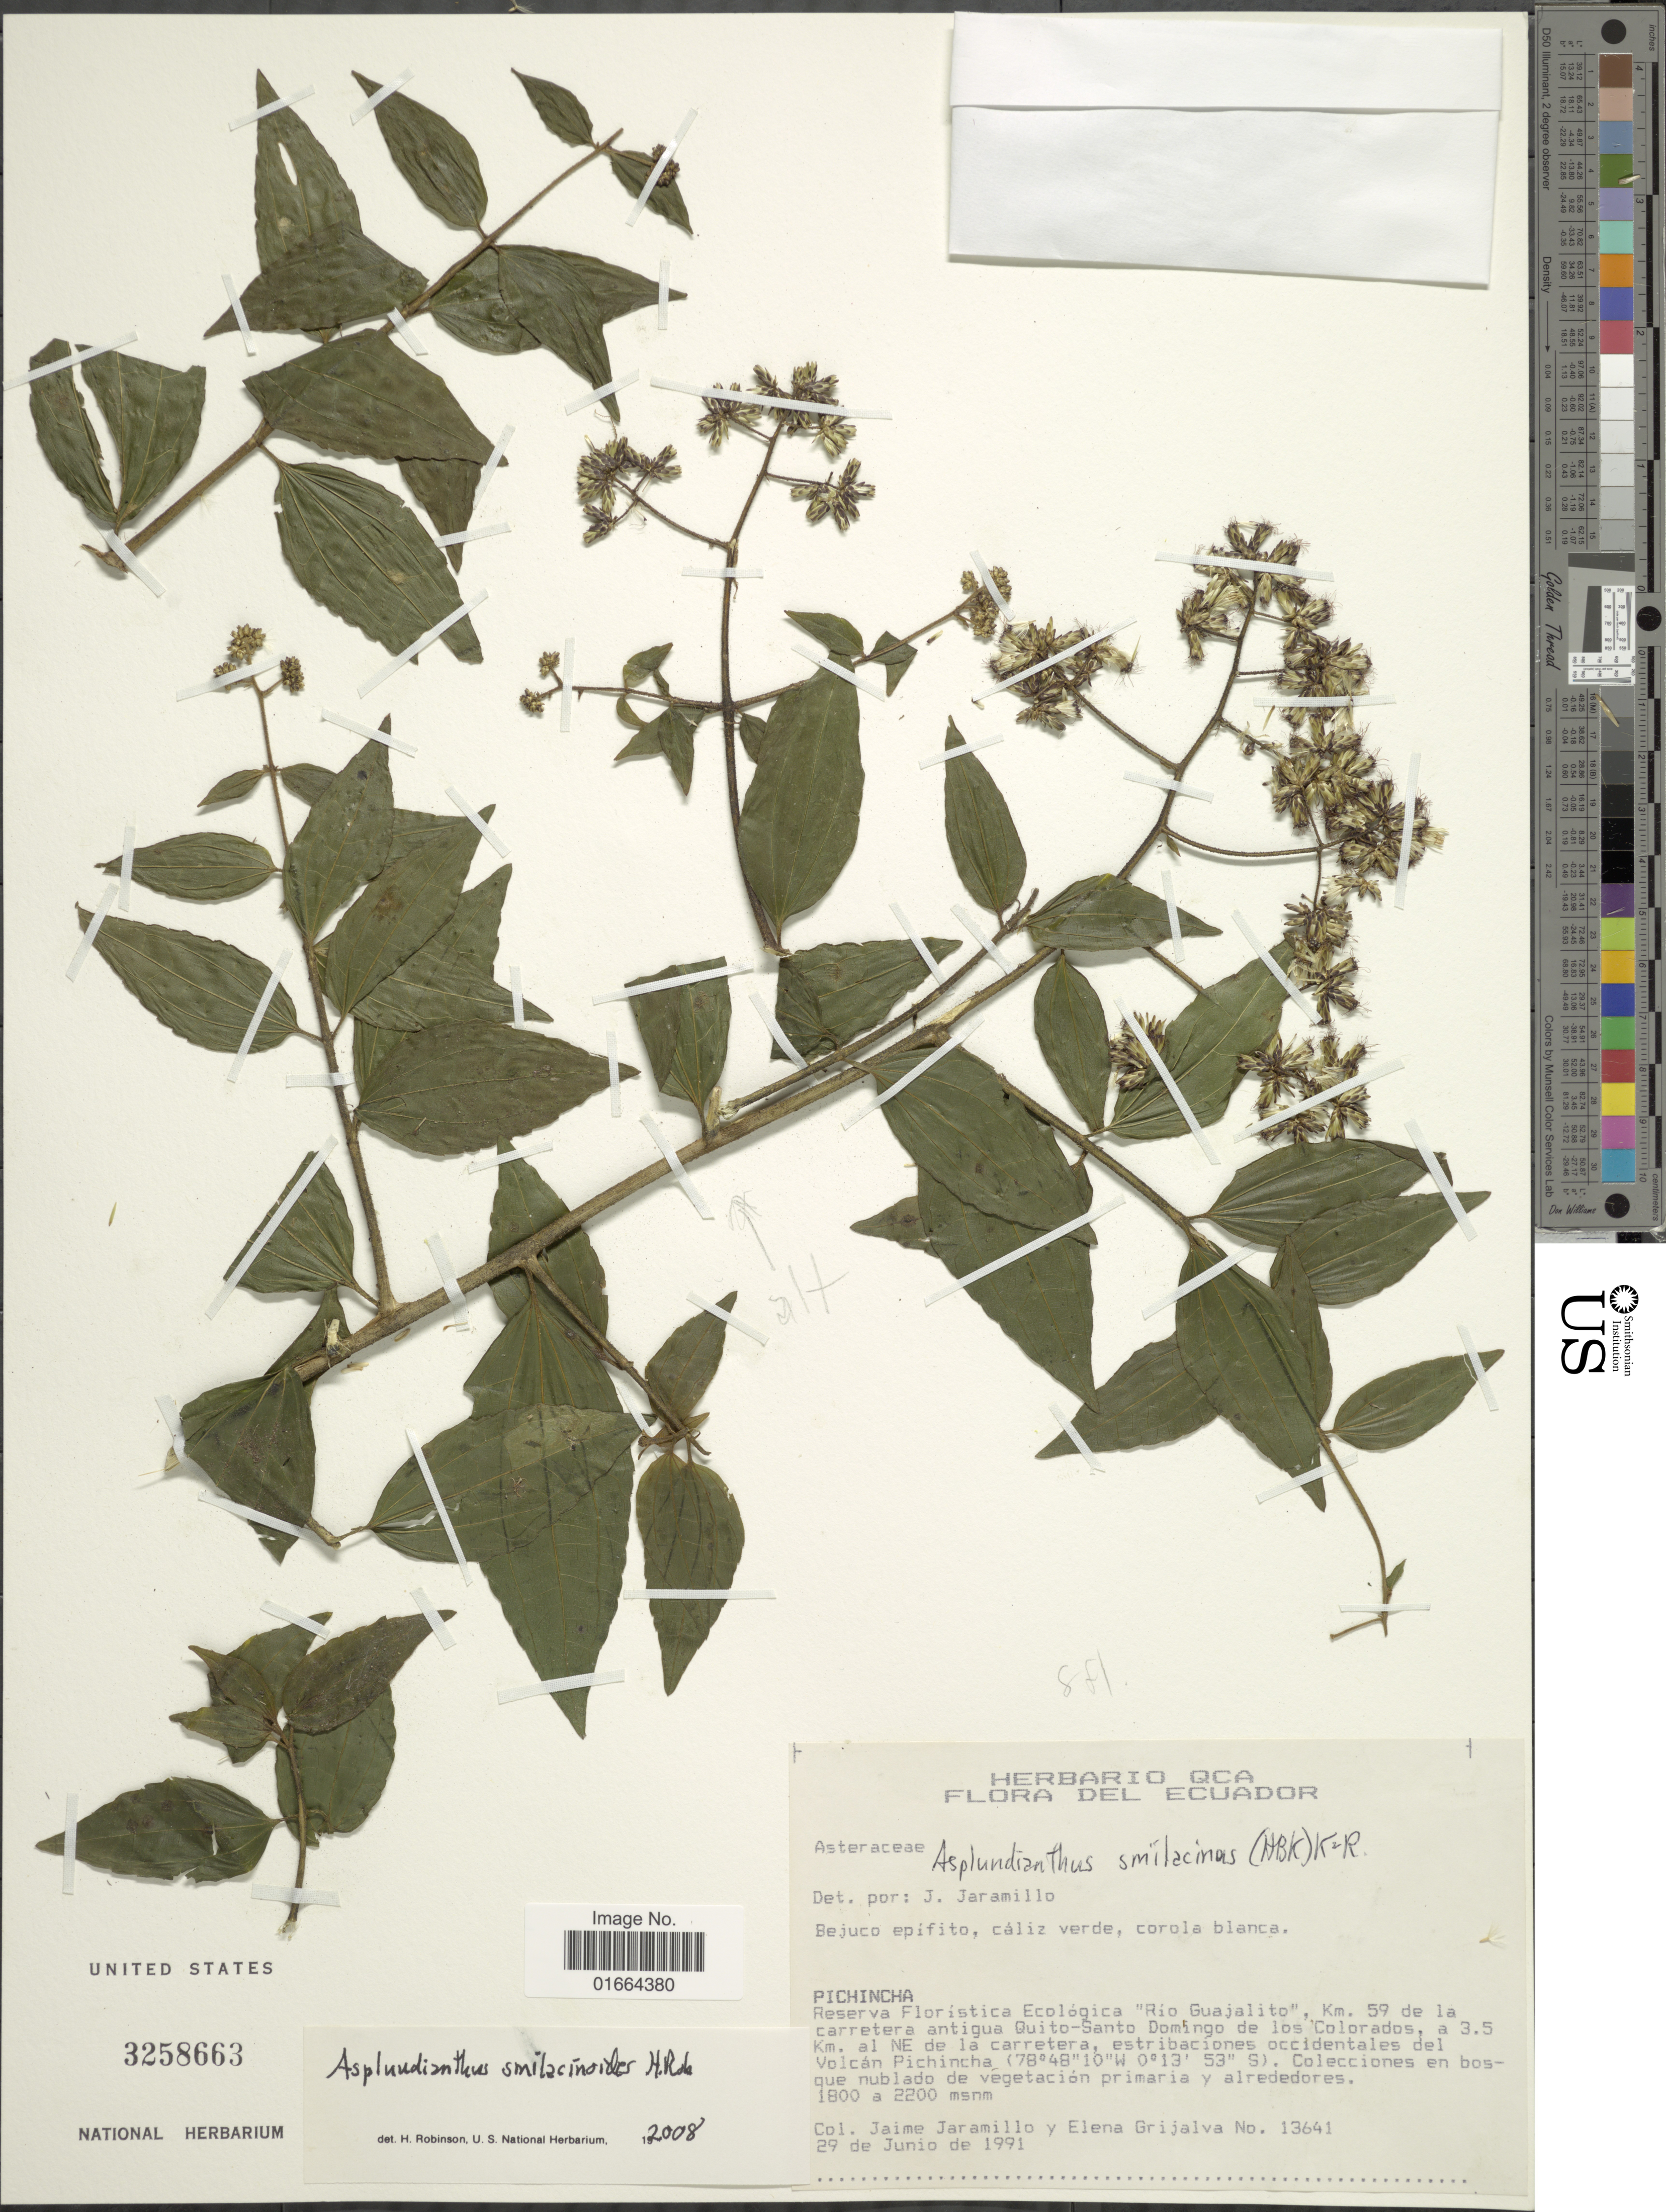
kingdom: Plantae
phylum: Tracheophyta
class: Magnoliopsida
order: Asterales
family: Asteraceae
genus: Asplundianthus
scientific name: Asplundianthus smilacinoides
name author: H. Rob.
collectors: J. Jaramillo & E. Grijalva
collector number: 13641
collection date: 1991-06-29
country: Ecuador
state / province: Pichincha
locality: Reserva Floristica Ecologica "Rio Guajalito" , Km. 59 de la carretera antigua Quito-Santo Domingo de los Colorados, a 3.5 Km. al NE de la carretera, estribaciones occidentales del Volcan Pichincha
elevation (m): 1800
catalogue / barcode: US 3258663